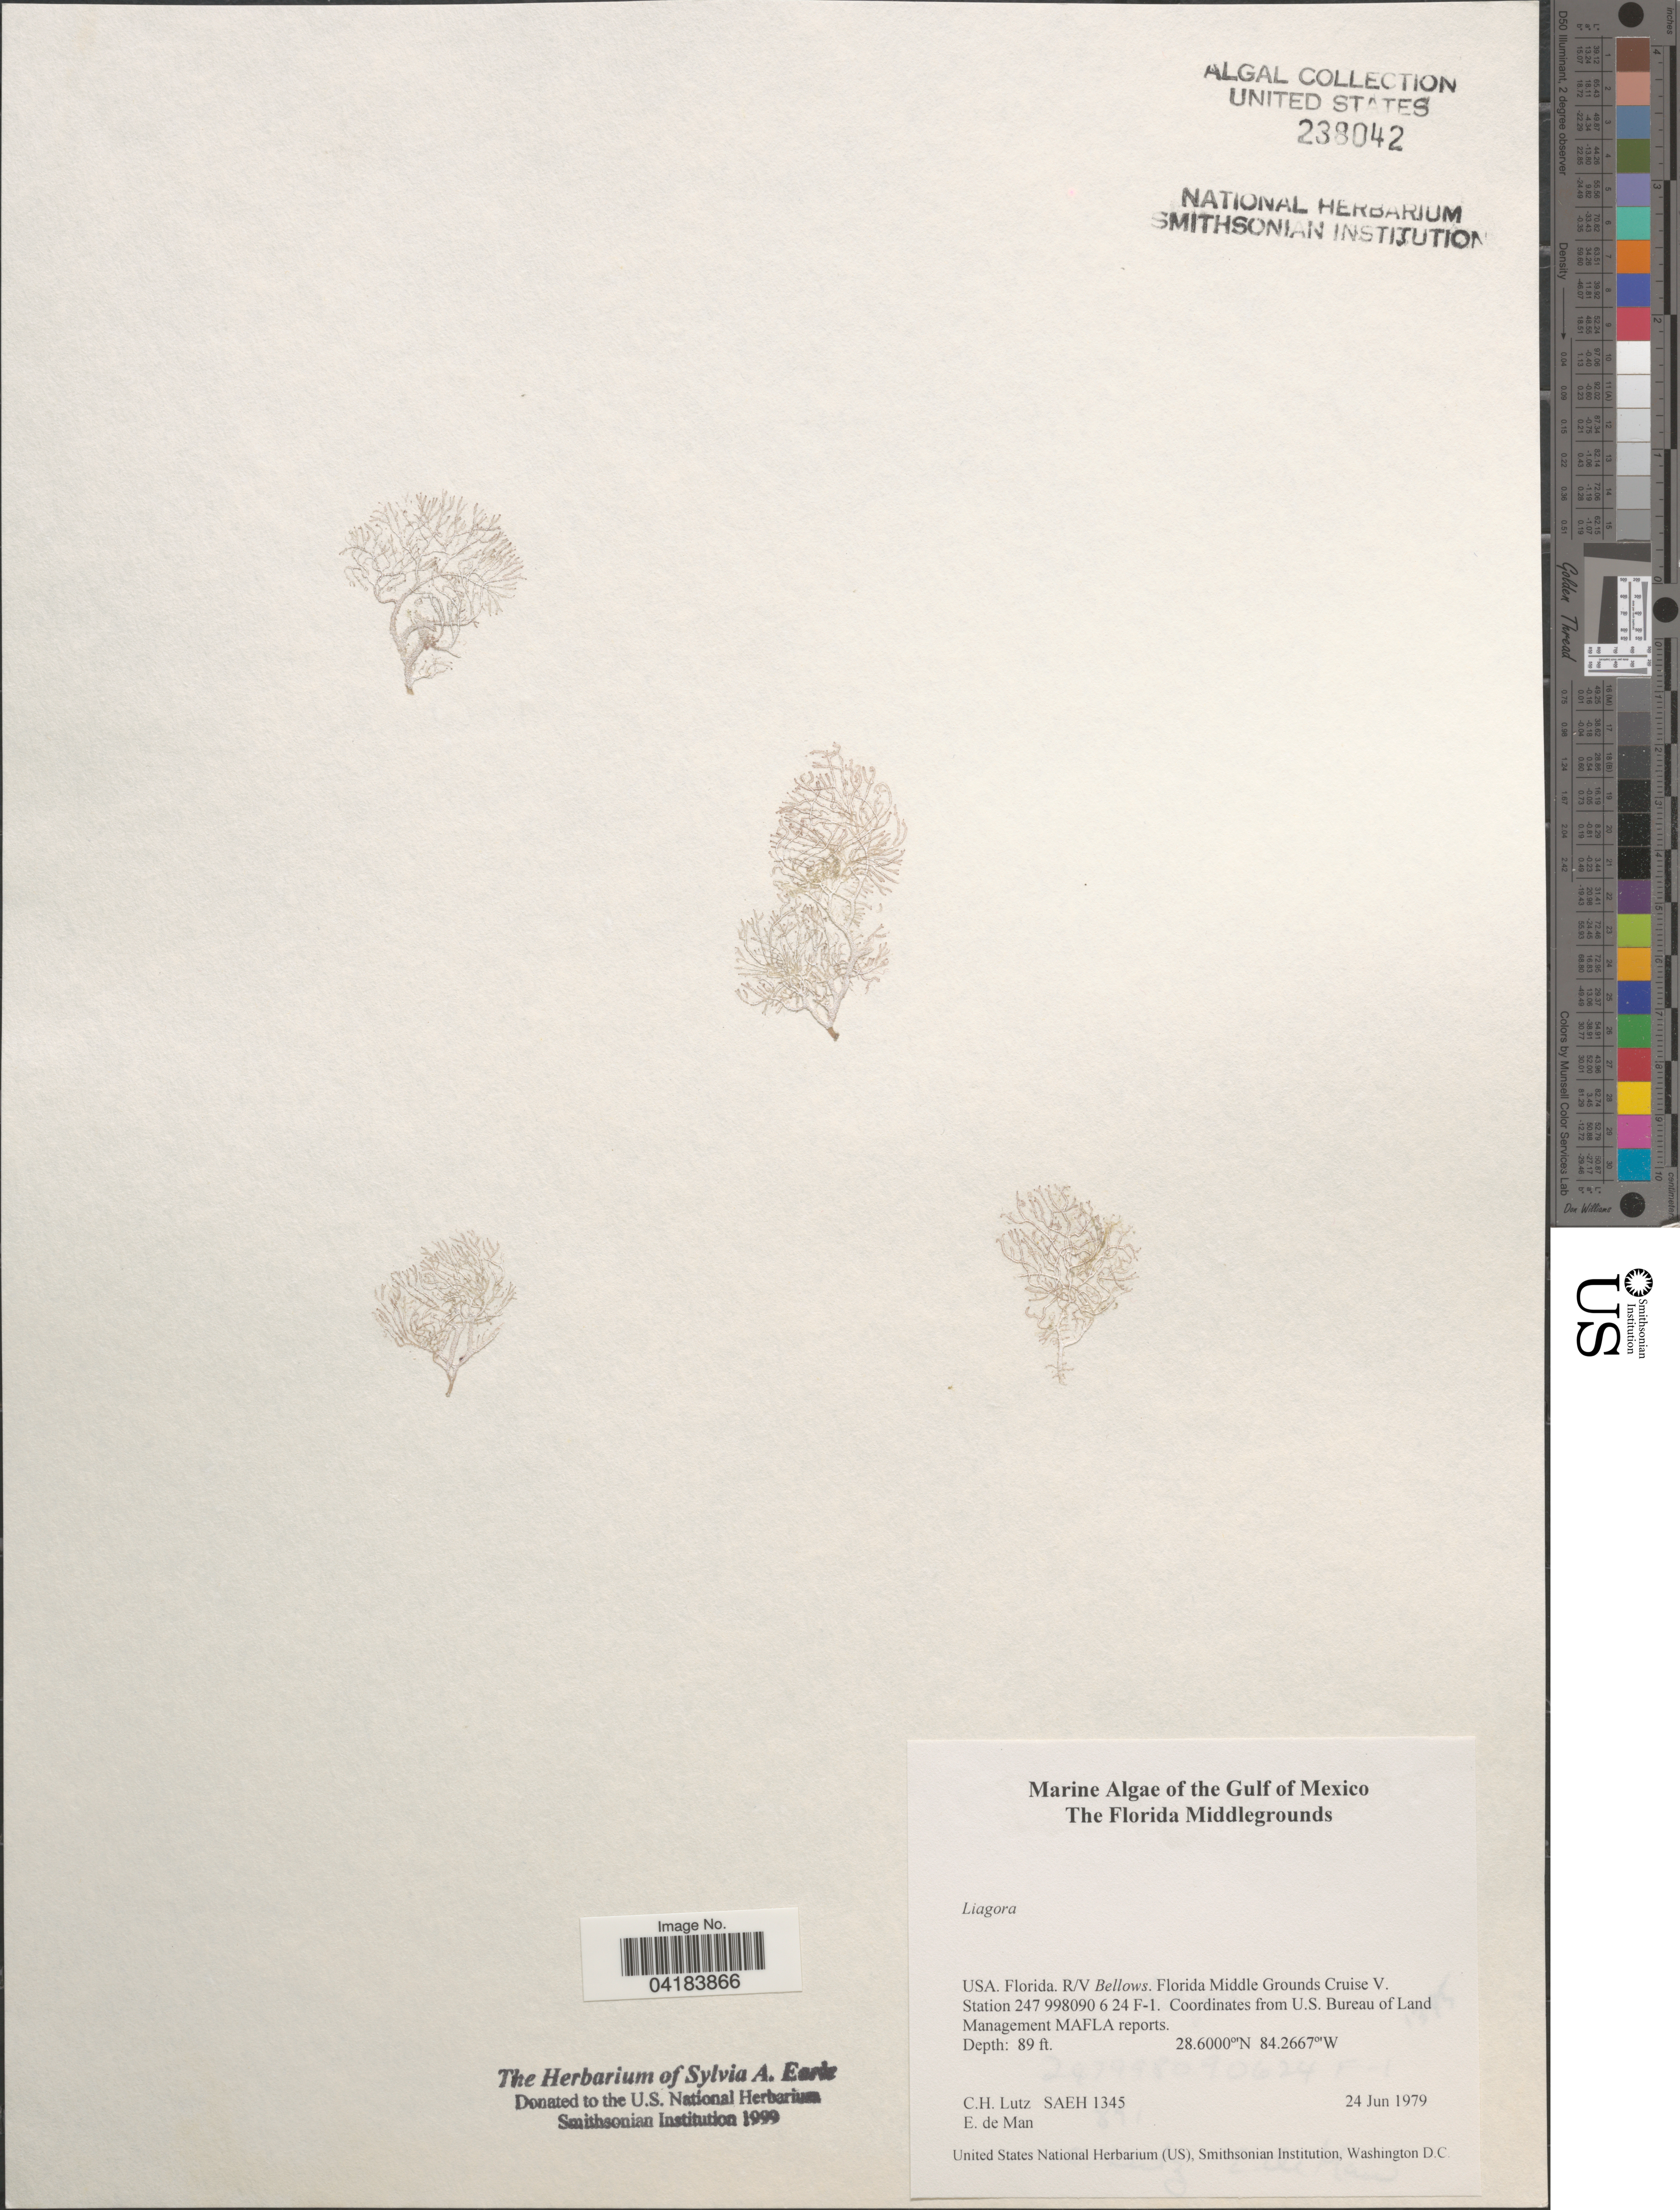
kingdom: Plantae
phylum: Rhodophyta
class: Florideophyceae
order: Nemaliales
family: Liagoraceae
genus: Liagora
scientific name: Liagora sp.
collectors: C. Lutz & E. de Man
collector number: SAEH1345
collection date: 1979-06-24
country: United States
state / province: Florida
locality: Gulf of Mexico. R/V Bellows. Florida Middle Grounds Cruise V. Station 247 998090 6 24 F-1.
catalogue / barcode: US 238042